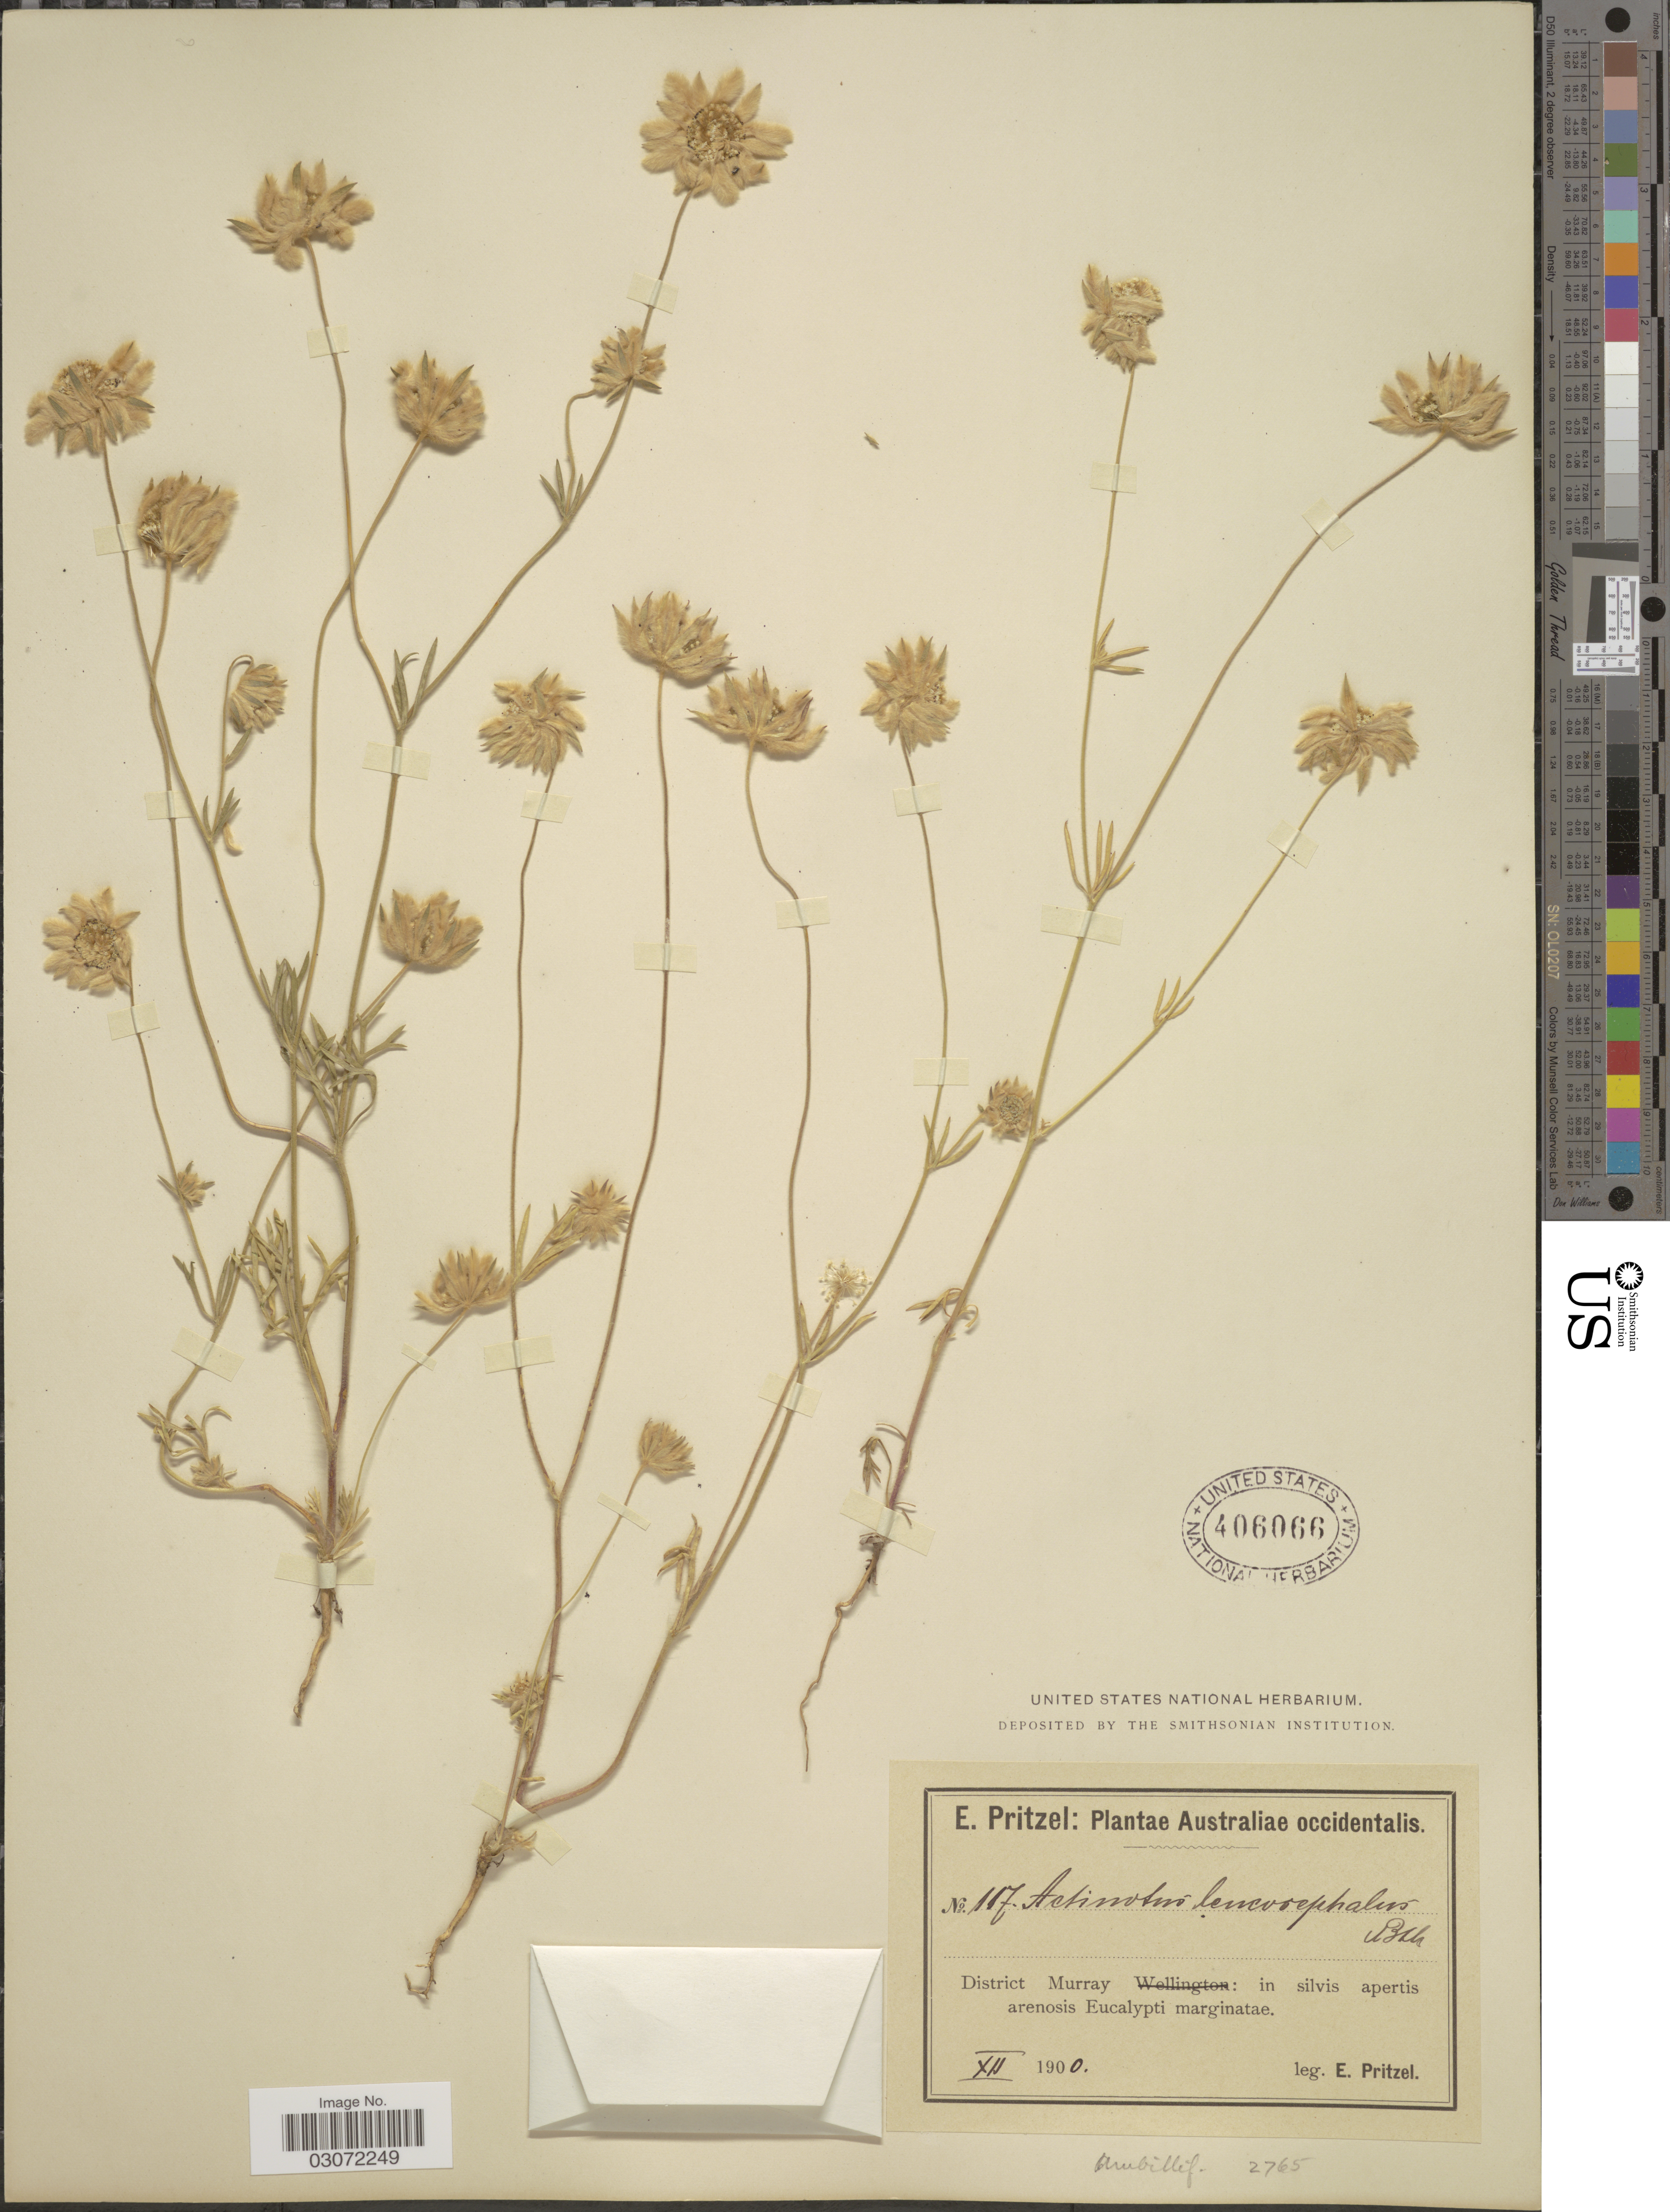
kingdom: Plantae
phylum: Tracheophyta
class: Magnoliopsida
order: Apiales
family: Apiaceae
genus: Actinotus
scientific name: Actinotus leucocephalus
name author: Benth.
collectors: E. G. Pritzel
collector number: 117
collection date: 1900-12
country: Australia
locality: Australiae occidentalis. District Murray.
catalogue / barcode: US 406066